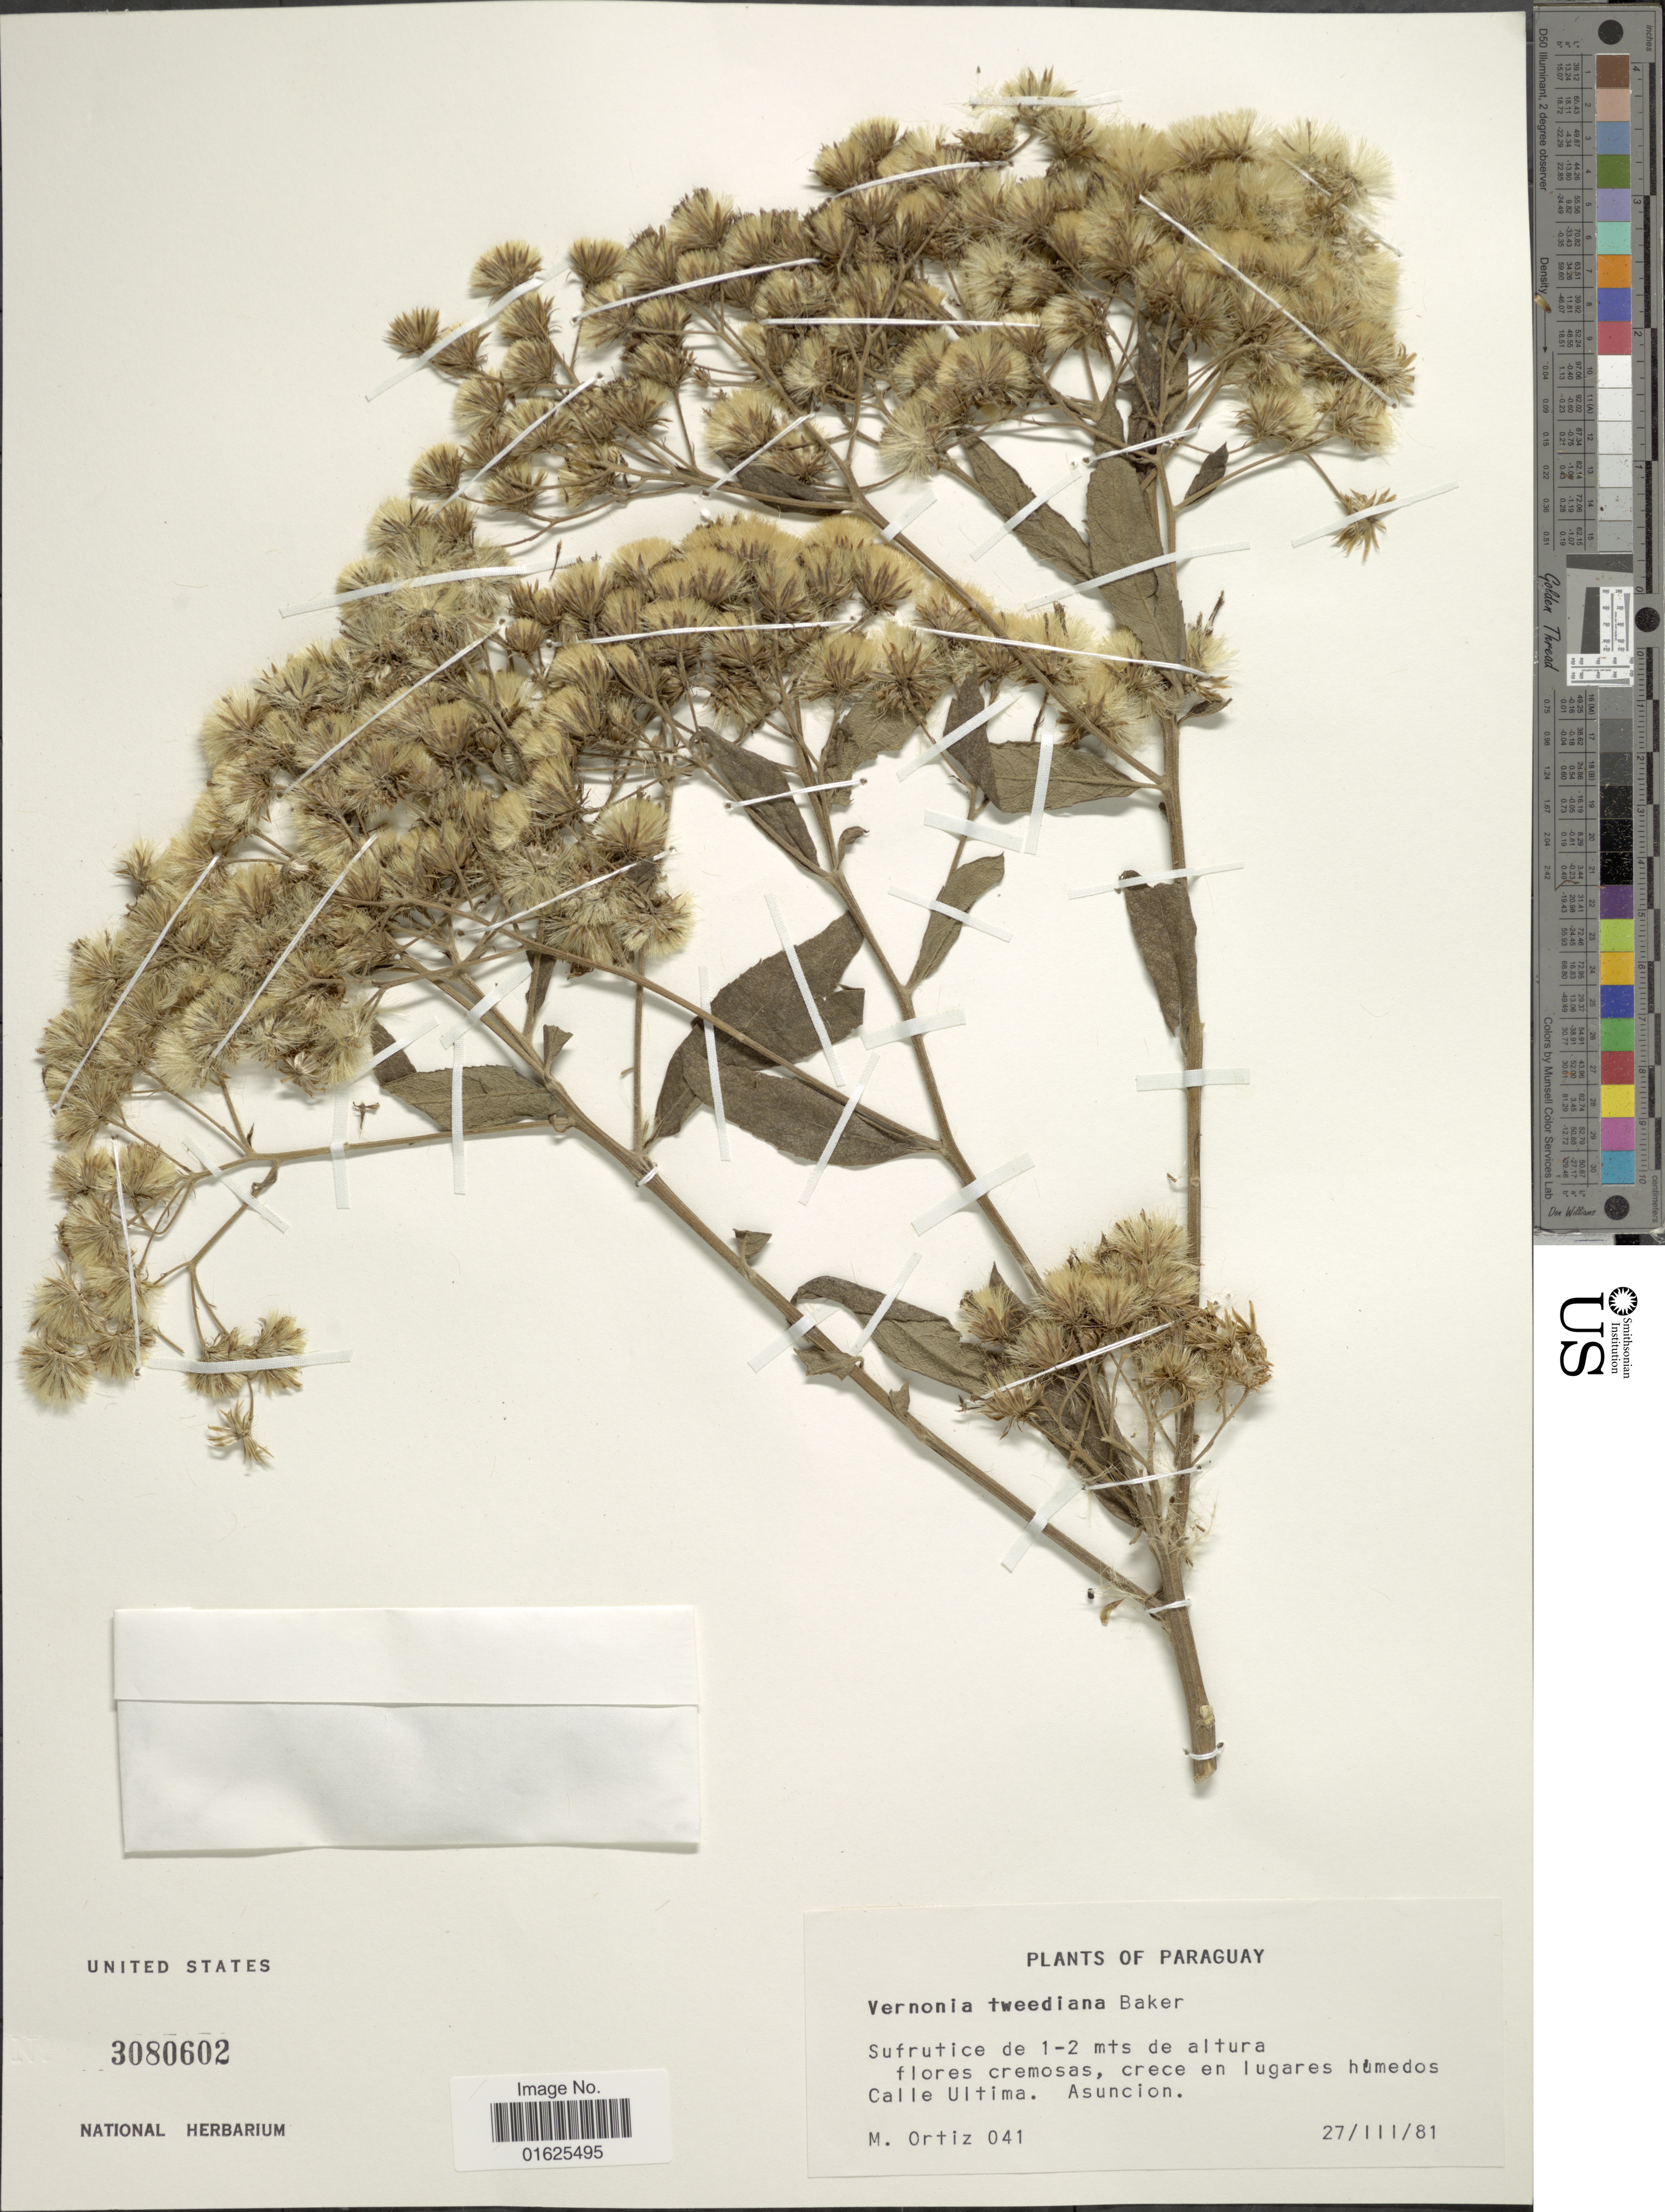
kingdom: Plantae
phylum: Tracheophyta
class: Magnoliopsida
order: Asterales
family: Asteraceae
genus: Vernonanthura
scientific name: Vernonanthura tweedieana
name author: (Baker) H. Rob.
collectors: M. Ortíz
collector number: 041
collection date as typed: Transcribed d/m/y: 27/3/81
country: Paraguay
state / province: Asuncion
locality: Crece em lugares húmedos Calle Ultima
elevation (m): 1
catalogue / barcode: US 3080602